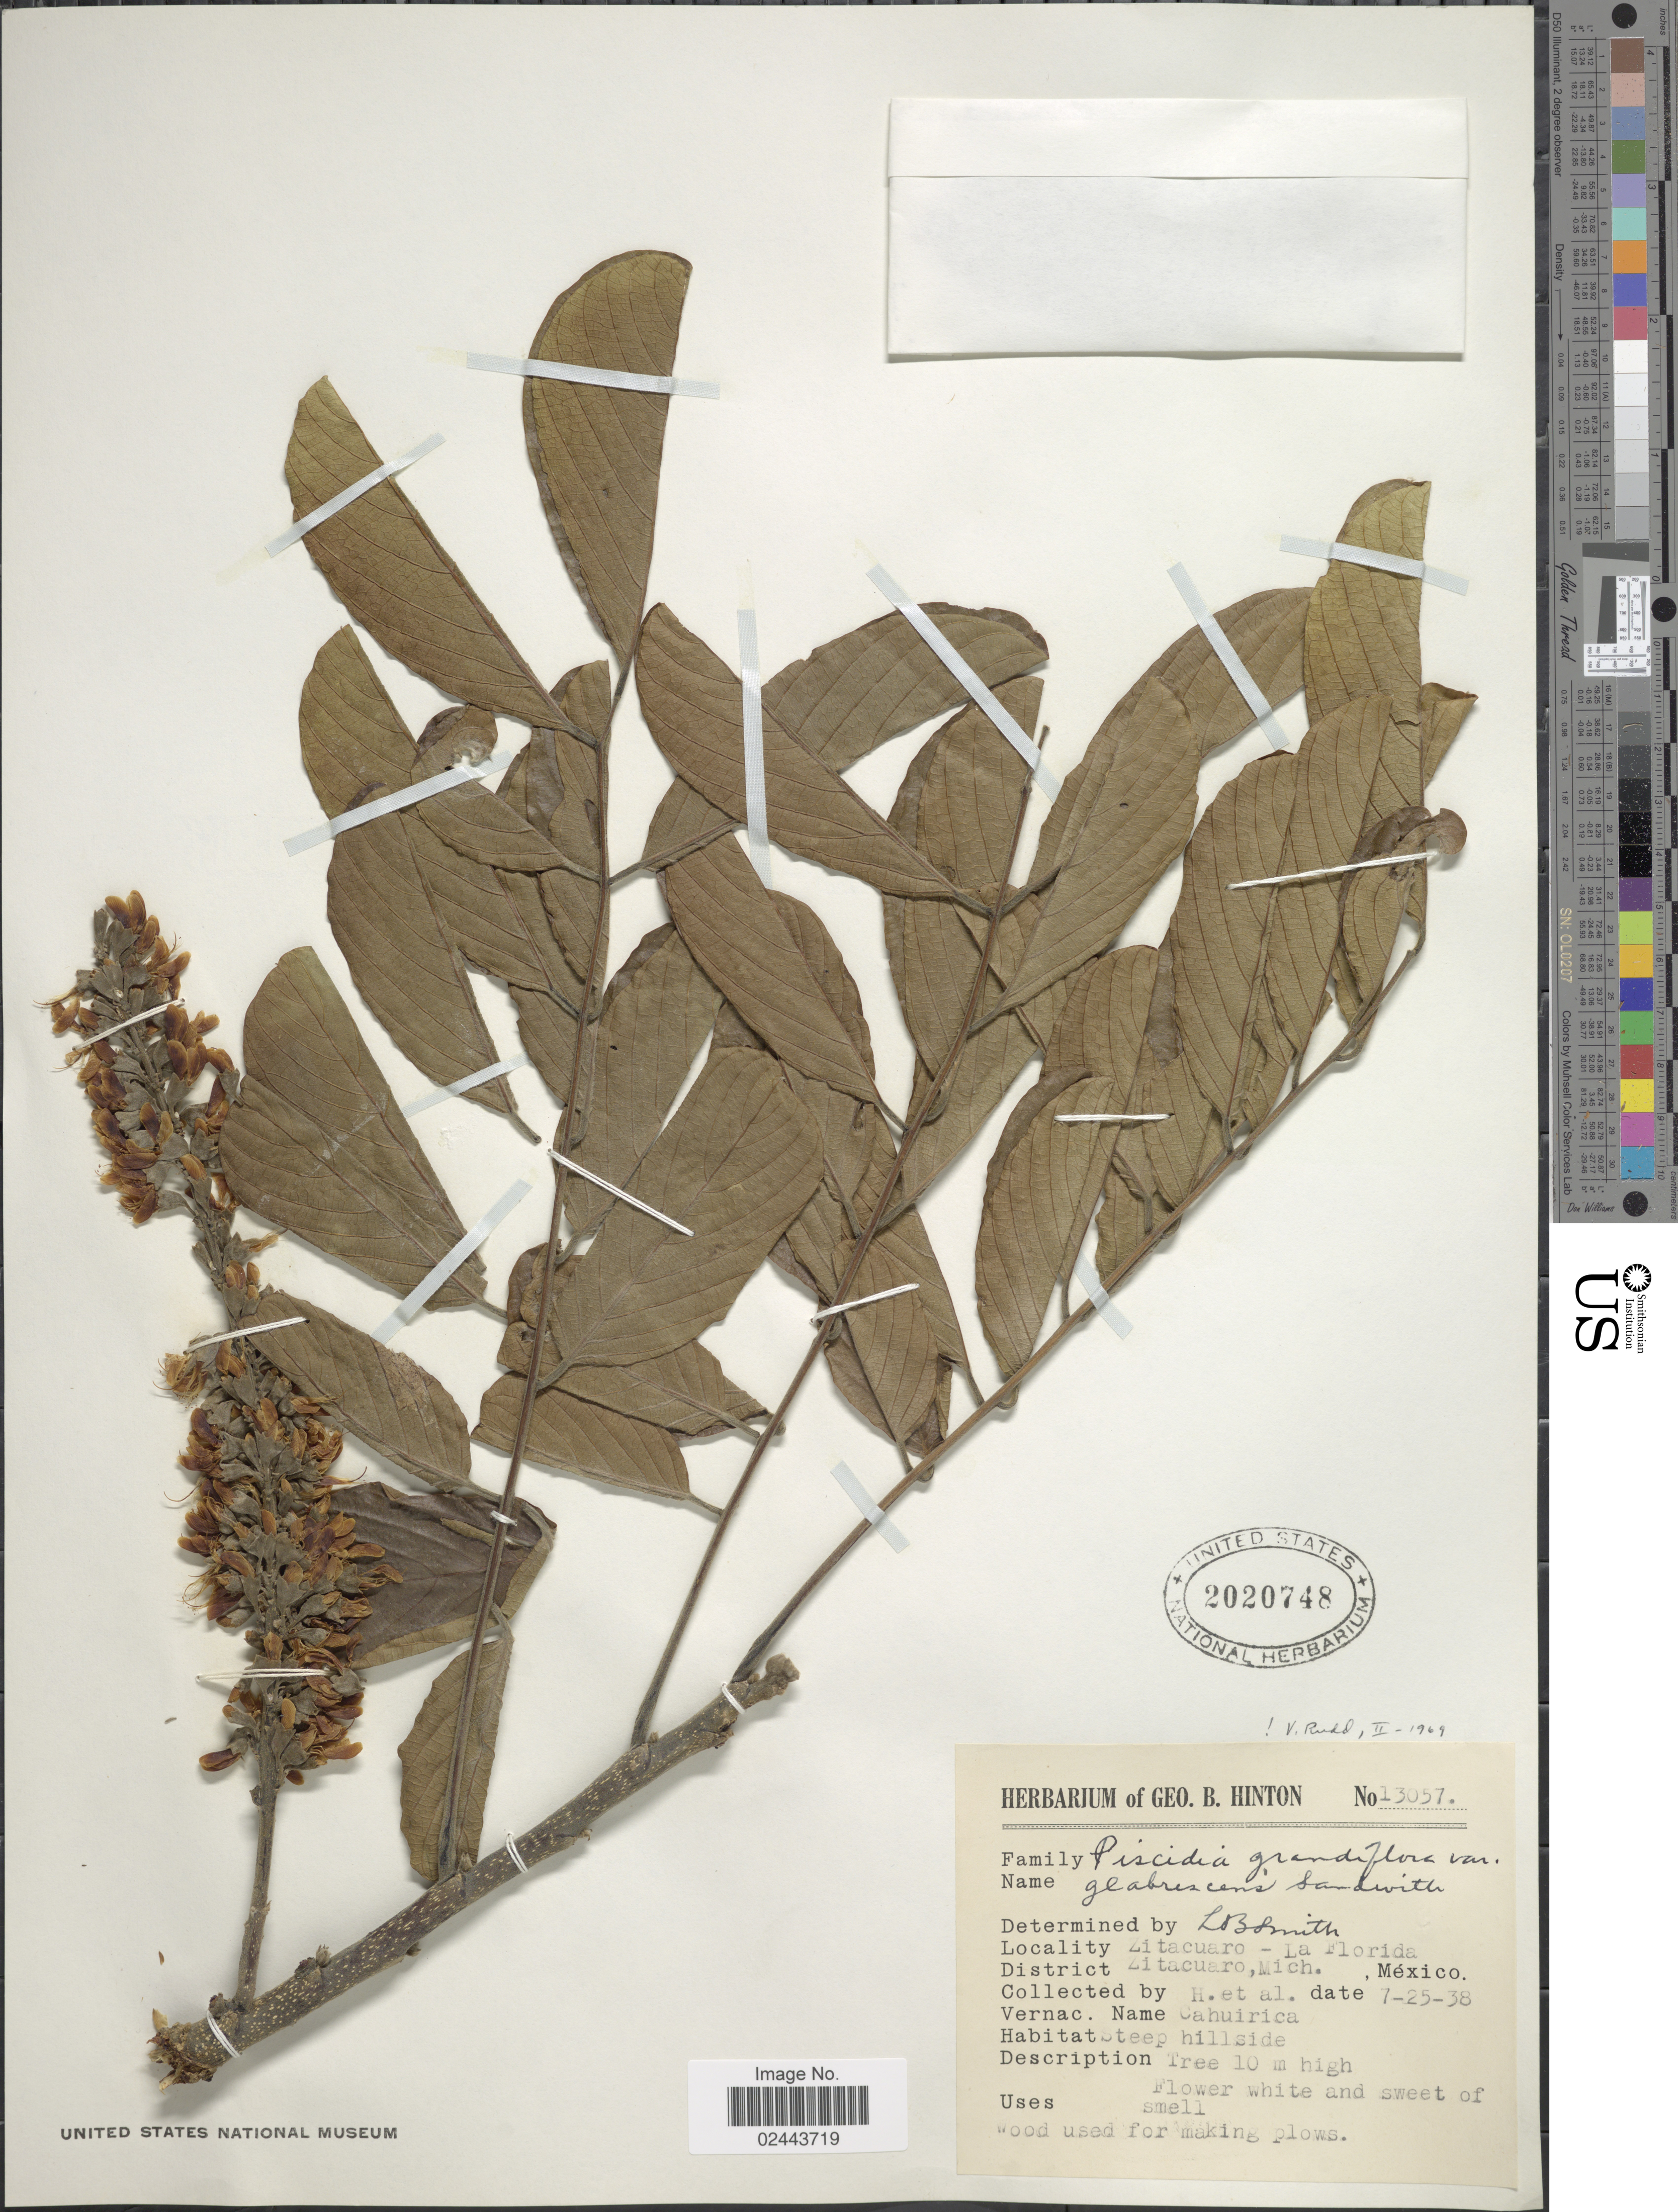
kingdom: Plantae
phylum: Tracheophyta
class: Magnoliopsida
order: Fabales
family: Fabaceae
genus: Piscidia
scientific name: Piscidia grandifolia var. glabrescens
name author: Sandwith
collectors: G. B. Hinton & et al.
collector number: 13057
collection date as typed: Transcribed d/m/y: 25/7/38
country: Mexico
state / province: Michoacán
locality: Zitacuaro-La Florida, District Zitacuaro, steep hillside.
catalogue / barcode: US 2020748